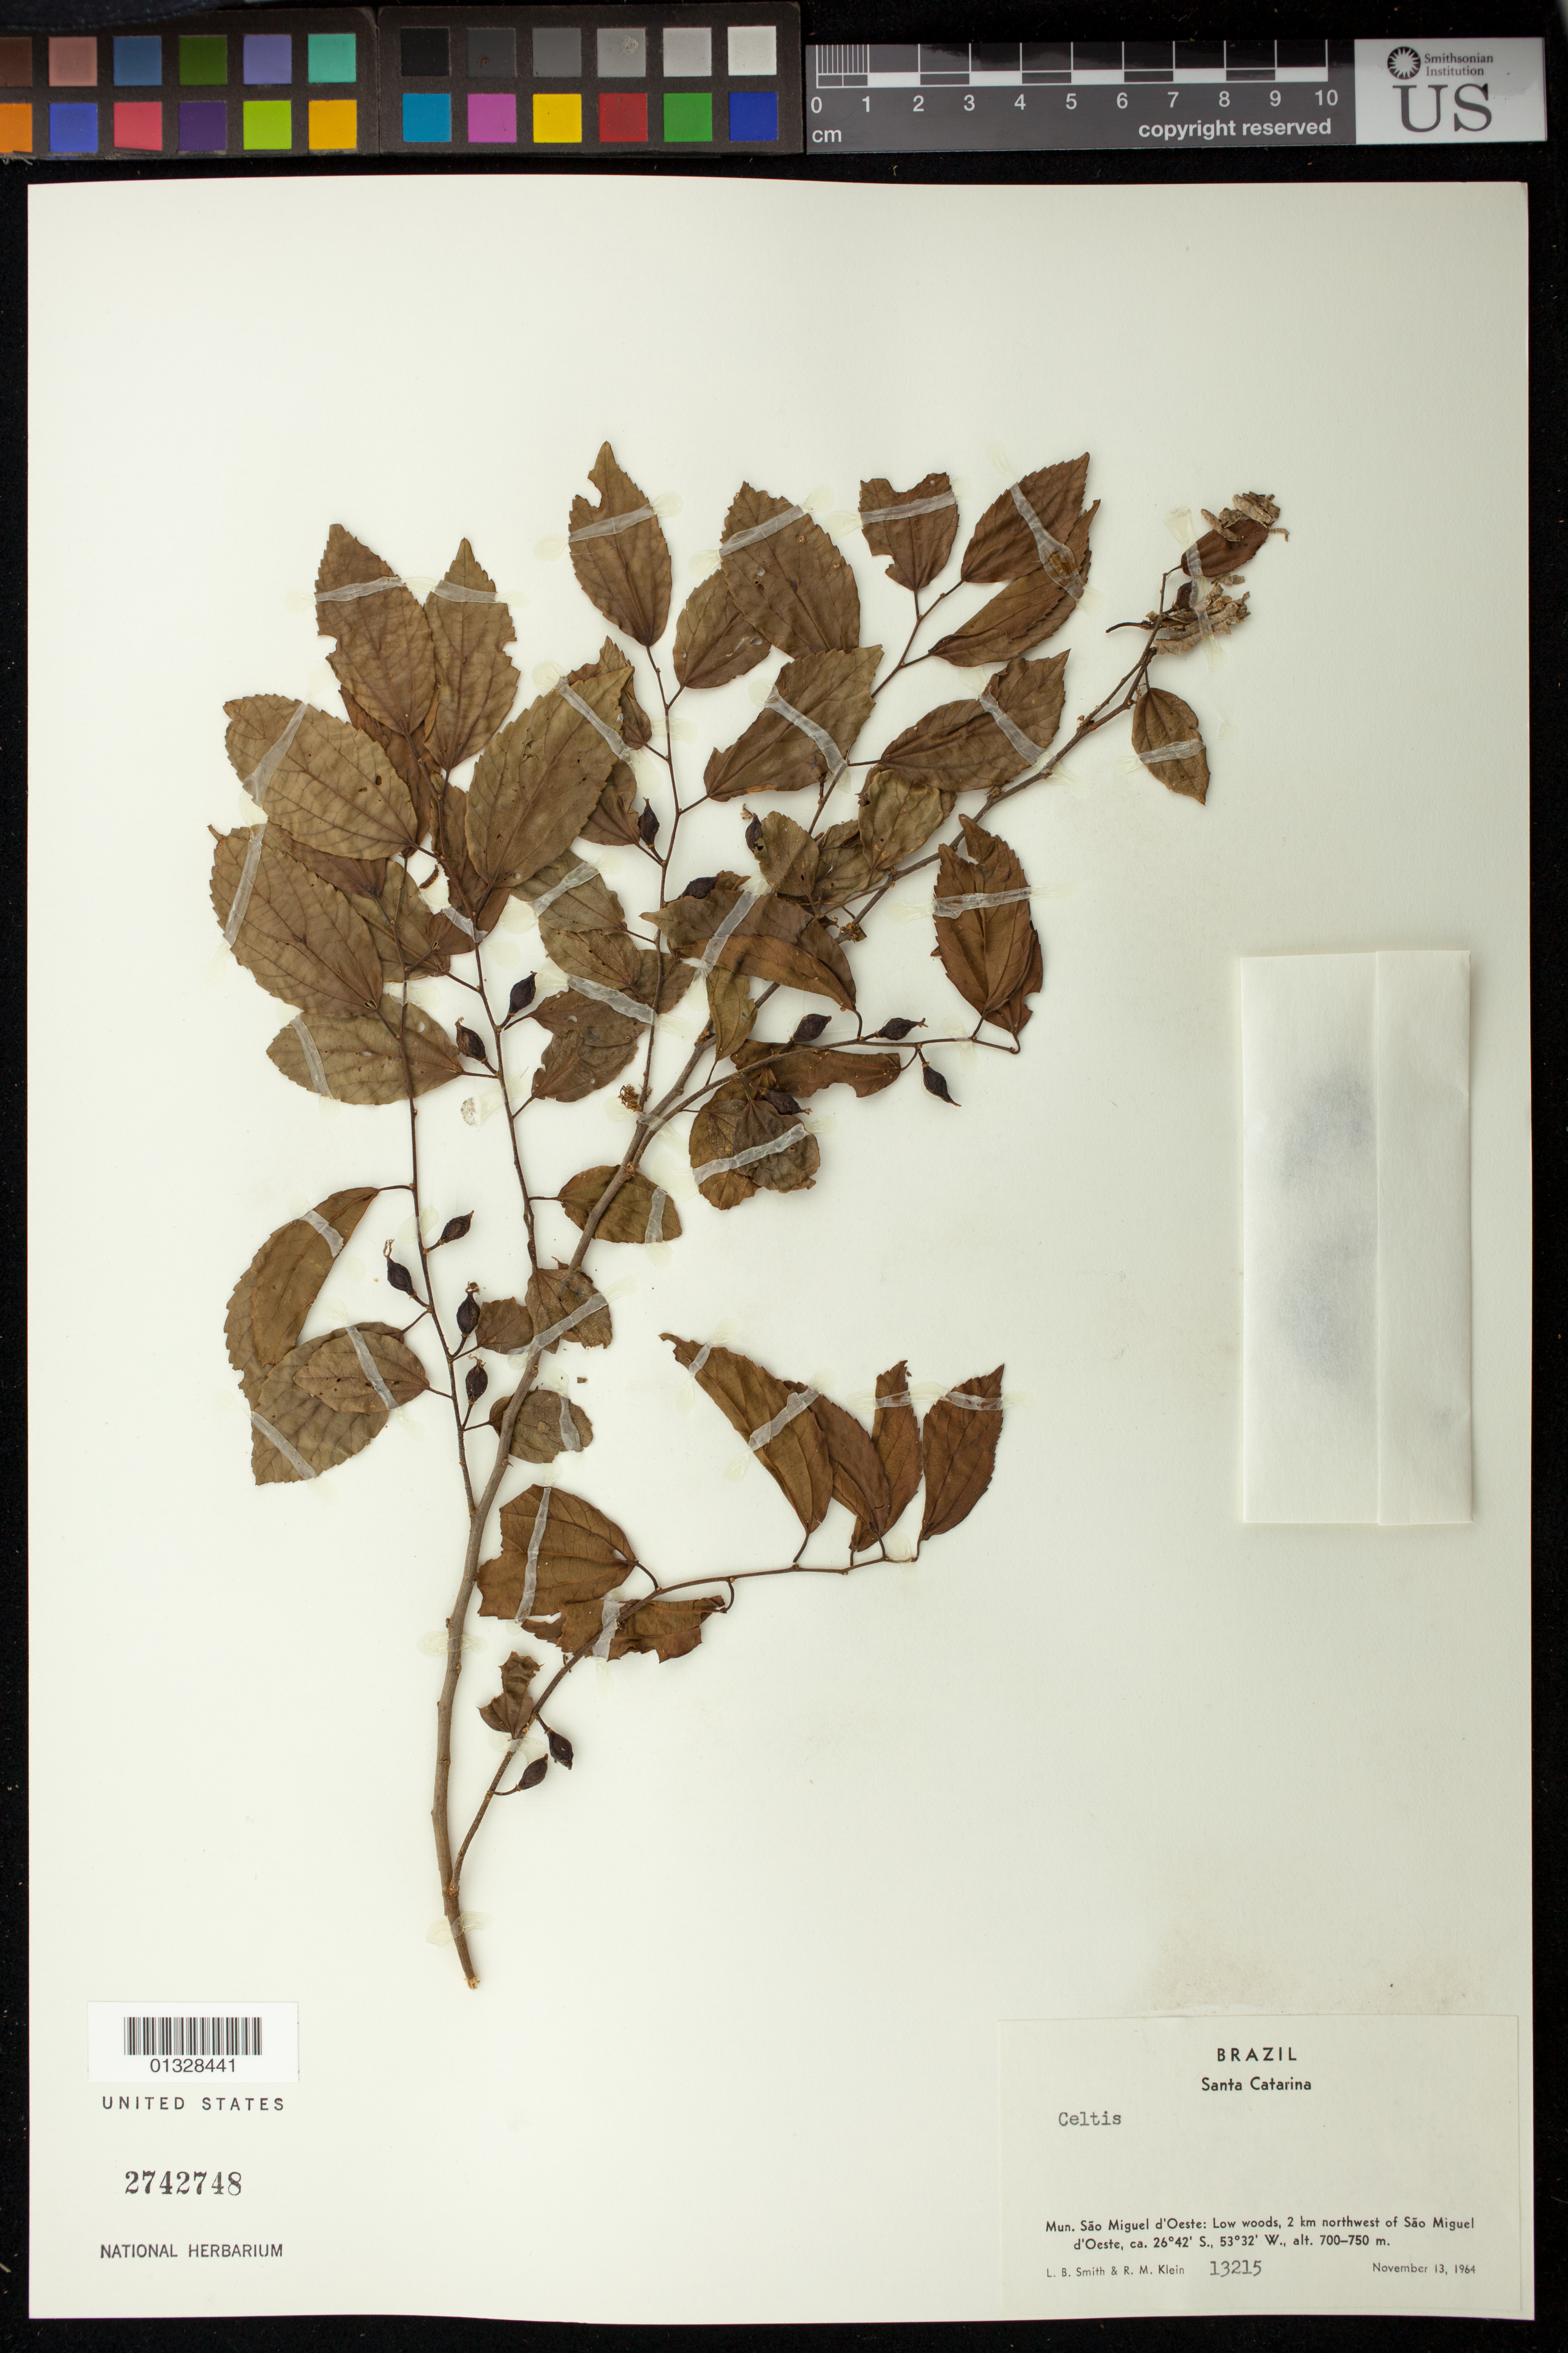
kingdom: Plantae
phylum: Tracheophyta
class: Magnoliopsida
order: Rosales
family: Cannabaceae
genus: Celtis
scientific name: Celtis sp.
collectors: L. Smith & R. M. Klein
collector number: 13215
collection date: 1964-11-13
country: Brazil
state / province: Santa Catarina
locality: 2km northwest of São Miguel do Oeste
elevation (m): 700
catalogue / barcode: US 2742748